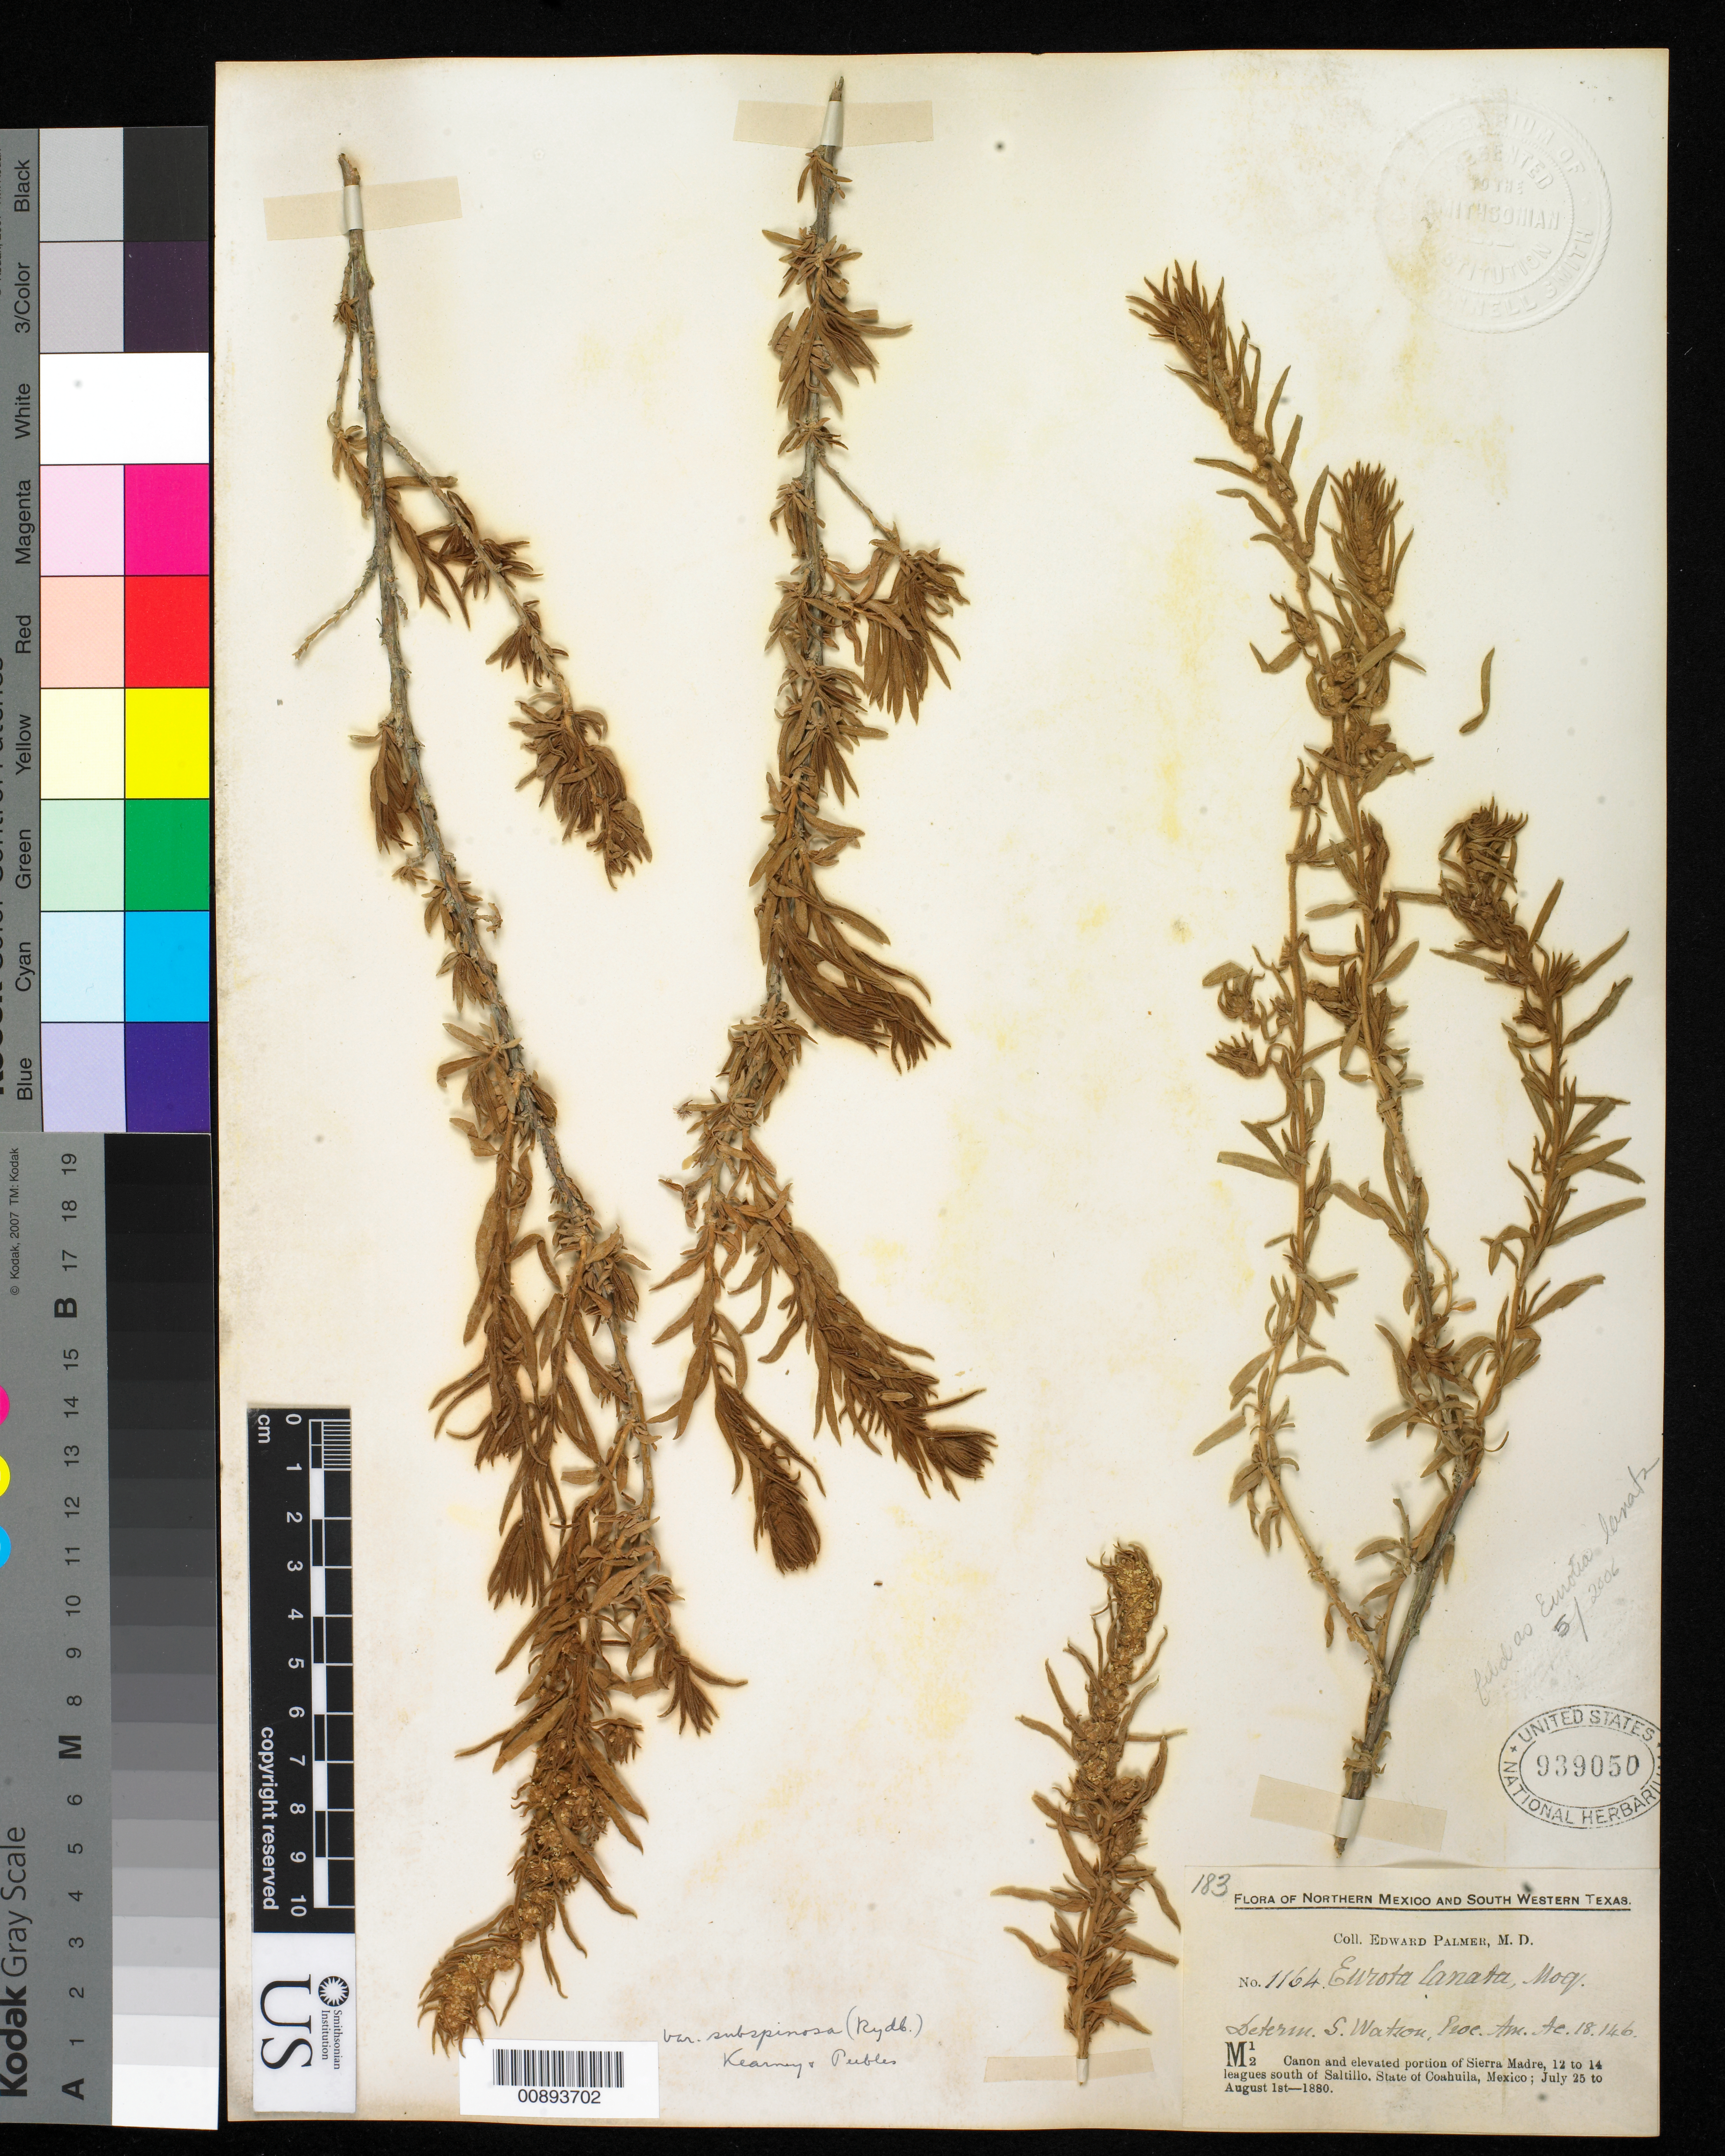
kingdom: Plantae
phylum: Tracheophyta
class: Magnoliopsida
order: Caryophyllales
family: Amaranthaceae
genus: Krascheninnikovia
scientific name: Krascheninnikovia lanata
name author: (Pursh) A. Meeuse & A.Smit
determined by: U.S. National Herbarium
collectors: E. Palmer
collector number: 1164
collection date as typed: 25 Jul 1880 to 01 Aug 1880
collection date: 1880-07-25/1880-08-01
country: Mexico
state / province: Coahuila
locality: M12. Sierra Madre, 12 to 14 leagues south of Saltillo, Coahuila.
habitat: Cañon and elevated portion of Sierra.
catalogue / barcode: US 939050